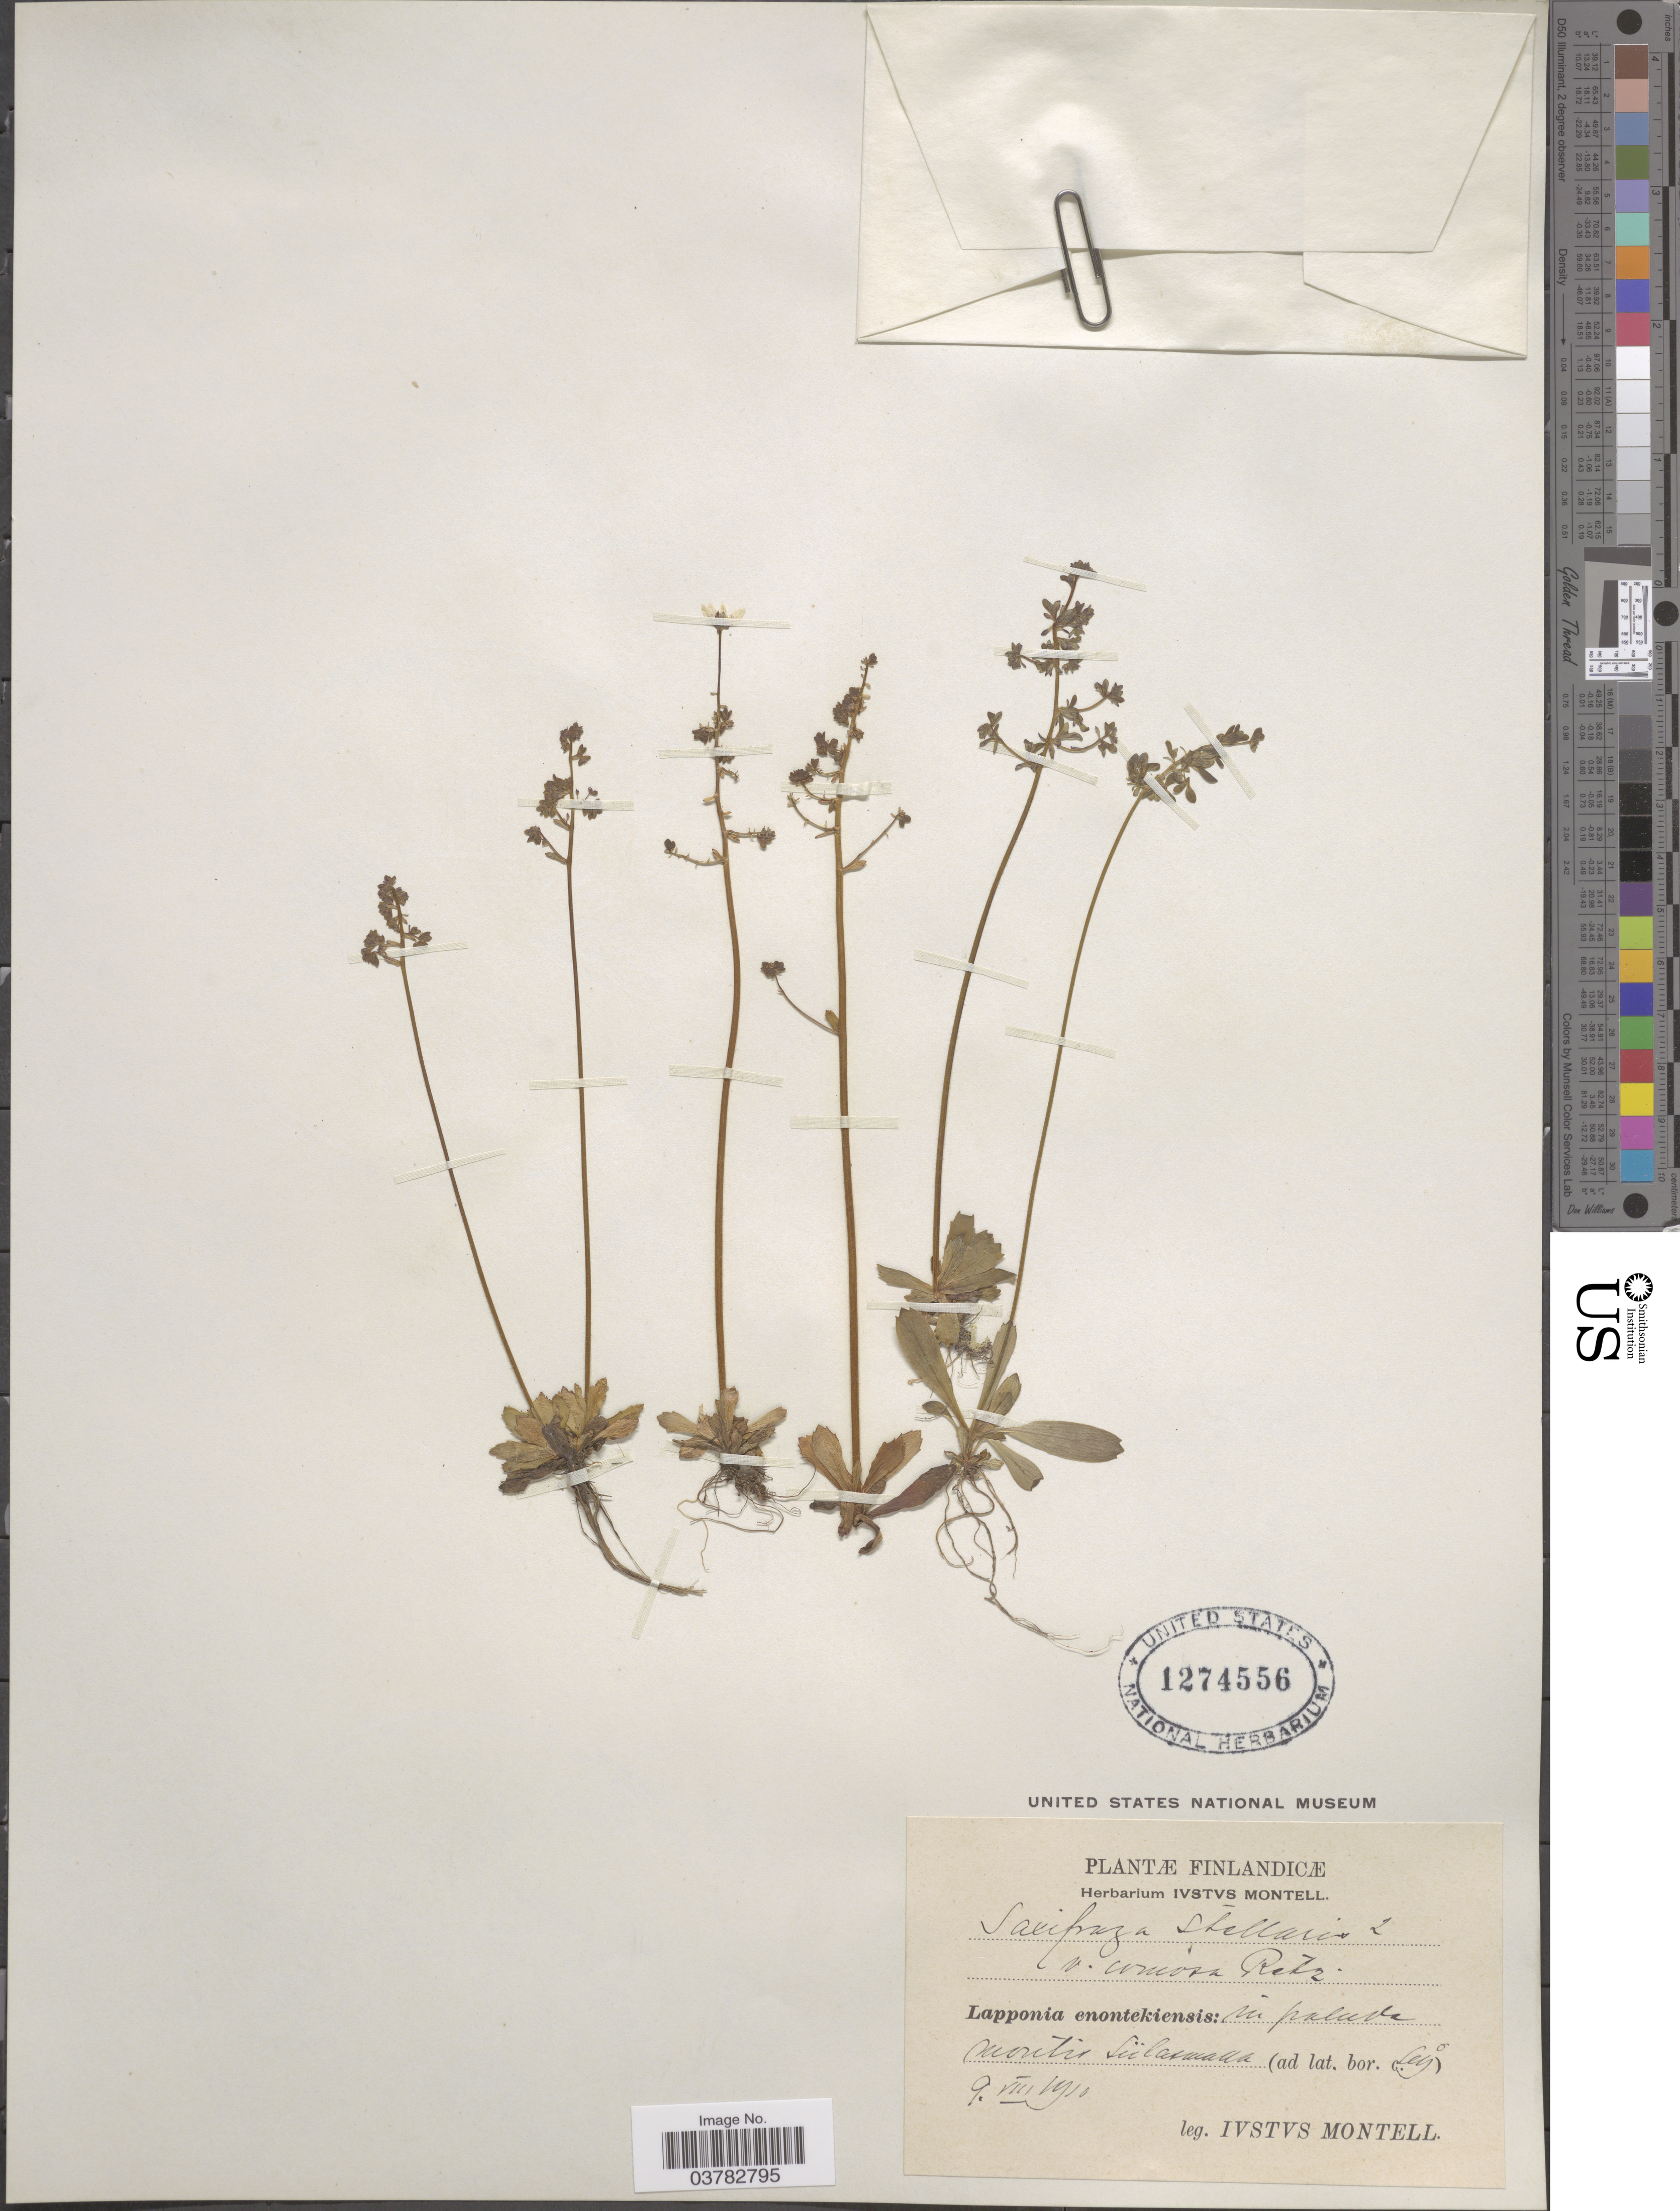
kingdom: Plantae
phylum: Tracheophyta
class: Magnoliopsida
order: Saxifragales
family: Saxifragaceae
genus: Micranthes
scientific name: Micranthes foliolosa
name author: (R. Br.) Gornall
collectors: I. Montell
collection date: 1910-08-09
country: Finland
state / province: Lappi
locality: Finlandicæ. Lapponia enontekiensis: in palude montis Sulasmalla [interpreted].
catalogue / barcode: US 1274556